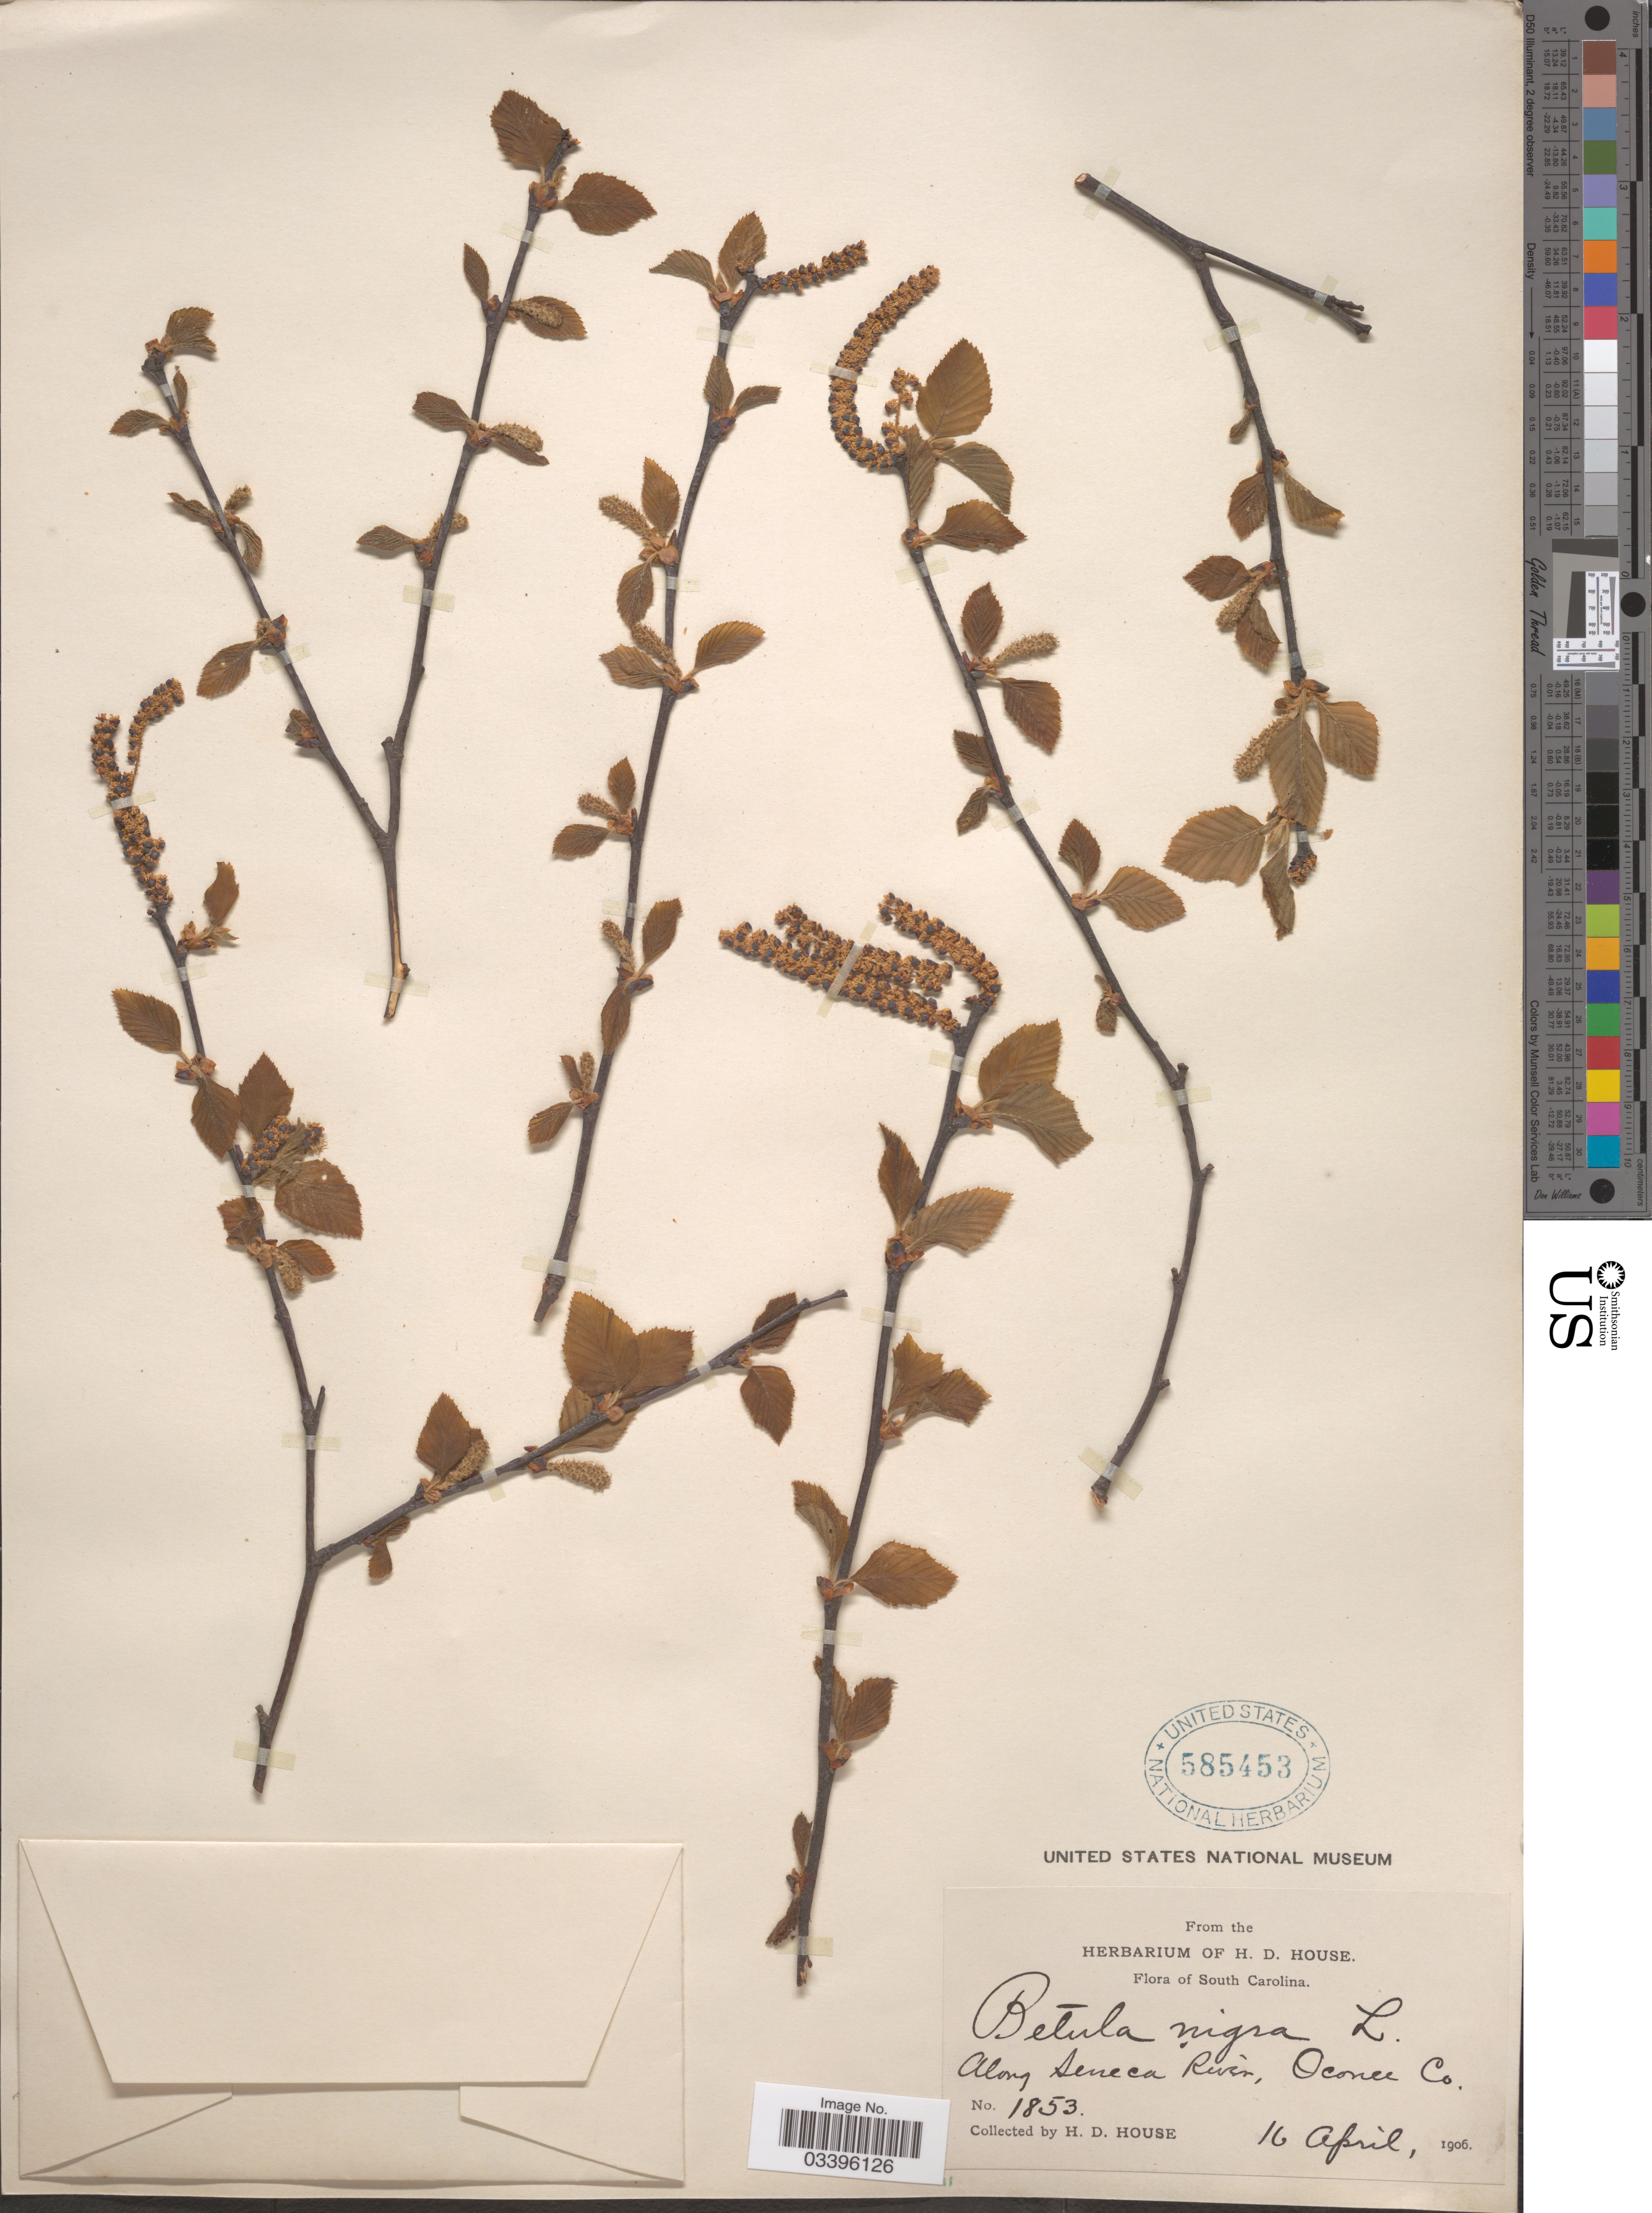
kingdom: Plantae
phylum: Tracheophyta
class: Magnoliopsida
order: Fagales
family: Betulaceae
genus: Betula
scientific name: Betula nigra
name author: L.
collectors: H. D. House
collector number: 1853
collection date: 1906-04-16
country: United States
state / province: South Carolina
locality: Along Seneca River, Oconee Co.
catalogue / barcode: US 585453